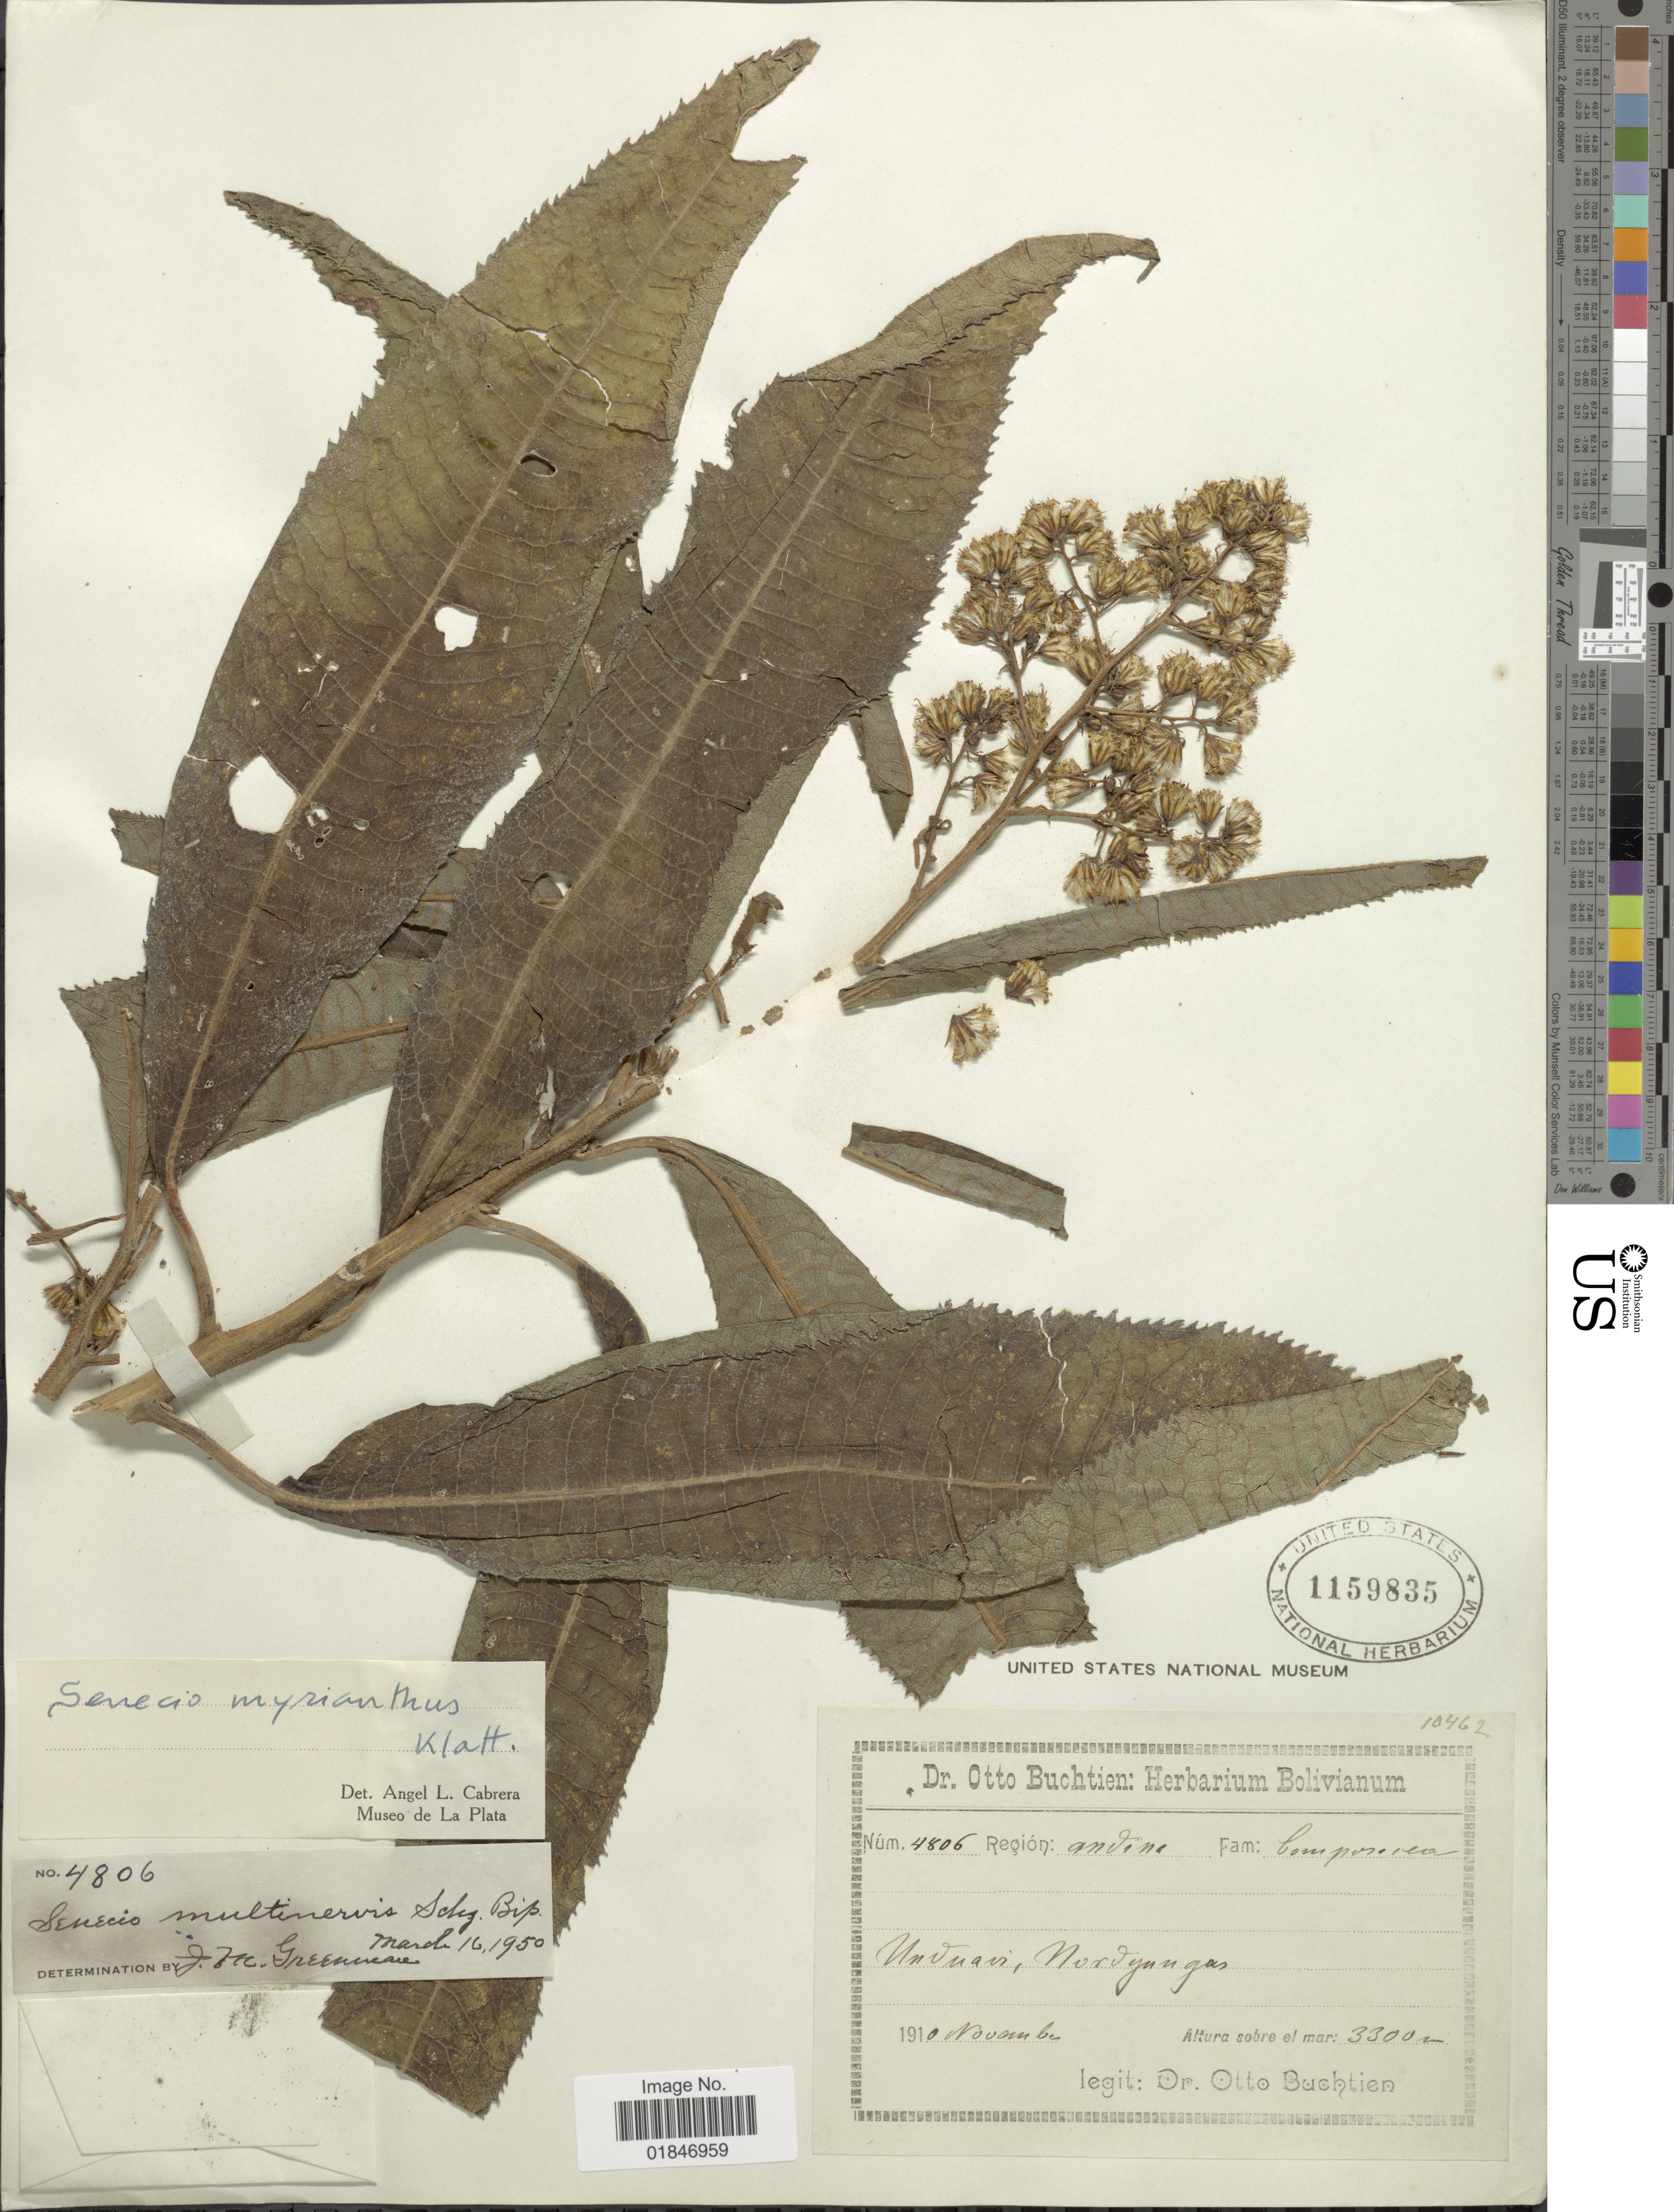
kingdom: Plantae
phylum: Tracheophyta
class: Magnoliopsida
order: Asterales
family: Asteraceae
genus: Dendrophorbium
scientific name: Dendrophorbium myrianthus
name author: Klatt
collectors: O. Buchtien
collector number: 4806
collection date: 1910-11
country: Bolivia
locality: Unduavi, Nordyungas. Region Andina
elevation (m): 3300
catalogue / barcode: US 1159835